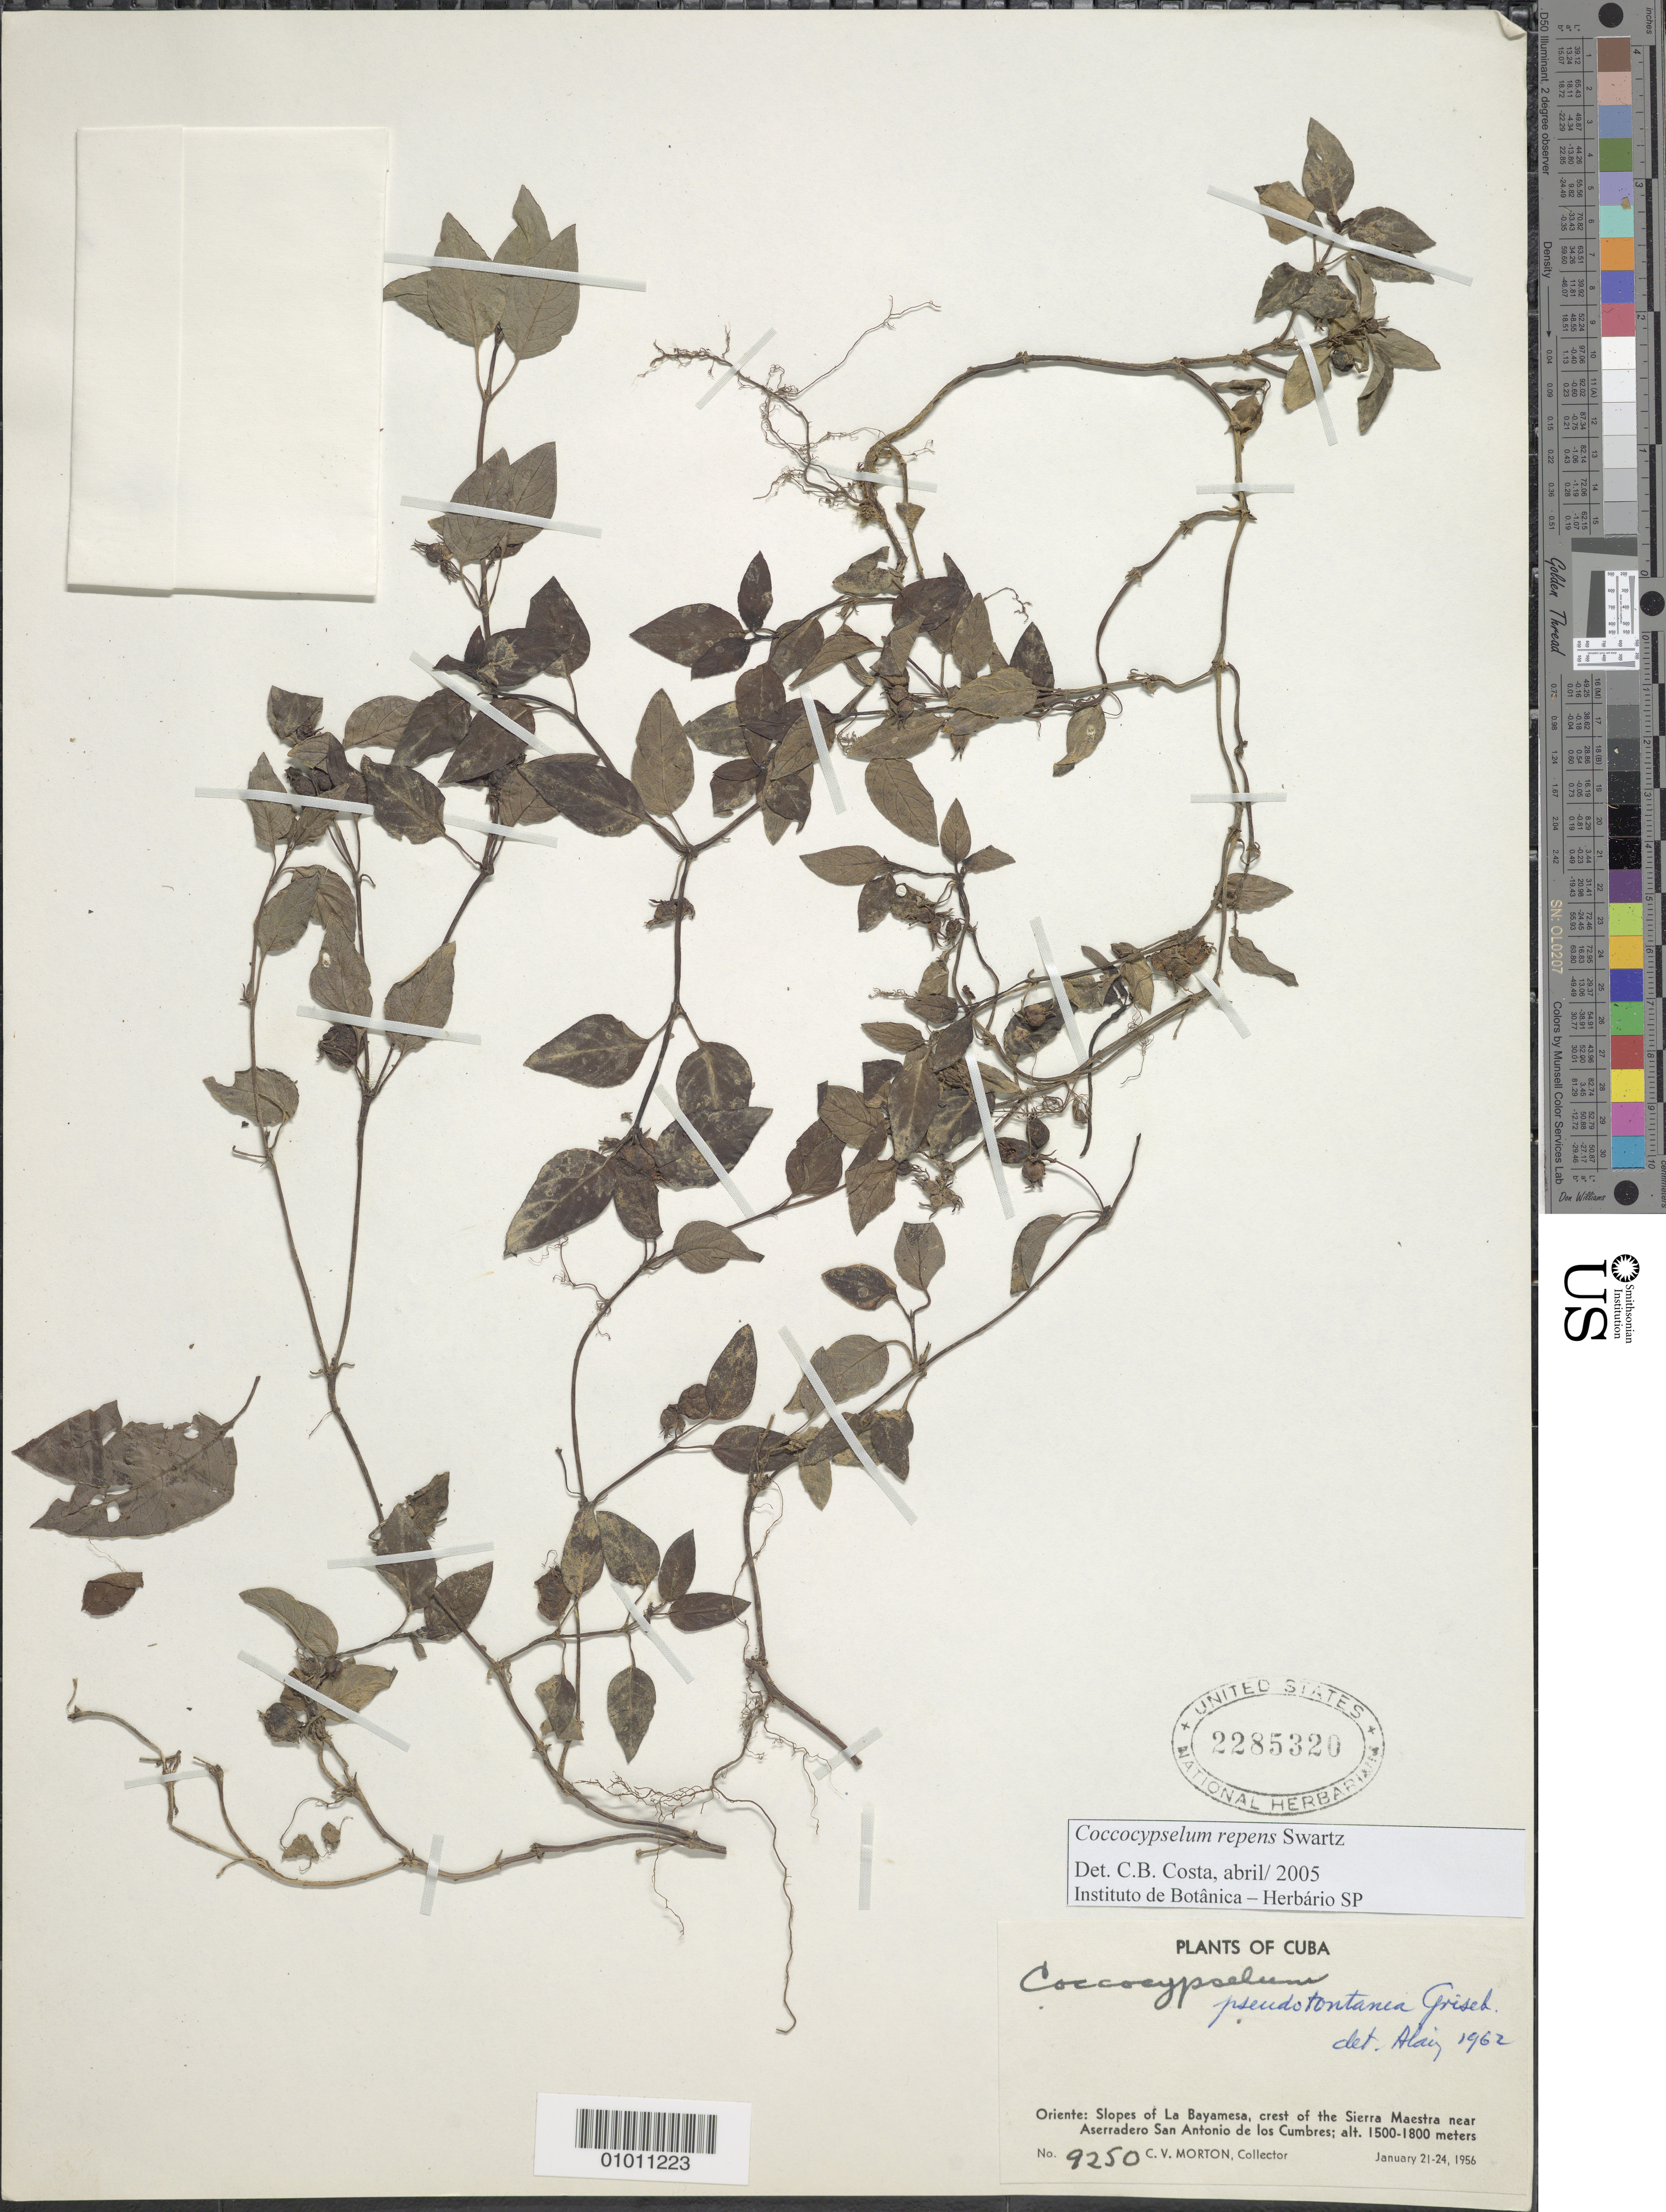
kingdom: Plantae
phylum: Tracheophyta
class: Magnoliopsida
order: Gentianales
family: Rubiaceae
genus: Coccocypselum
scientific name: Coccocypselum repens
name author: Sw.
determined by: Costa, C. B.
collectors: C. V. Morton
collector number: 9250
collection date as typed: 21 Jan 1956 to 24 Jan 1956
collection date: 1956-01-21/1956-01-24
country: Cuba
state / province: Oriente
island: Cuba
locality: Slopes of La Bayamesa, crest of the Sierra Maestra near Aserradero San Antonio de los Cumbres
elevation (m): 1500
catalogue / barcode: US 2285320